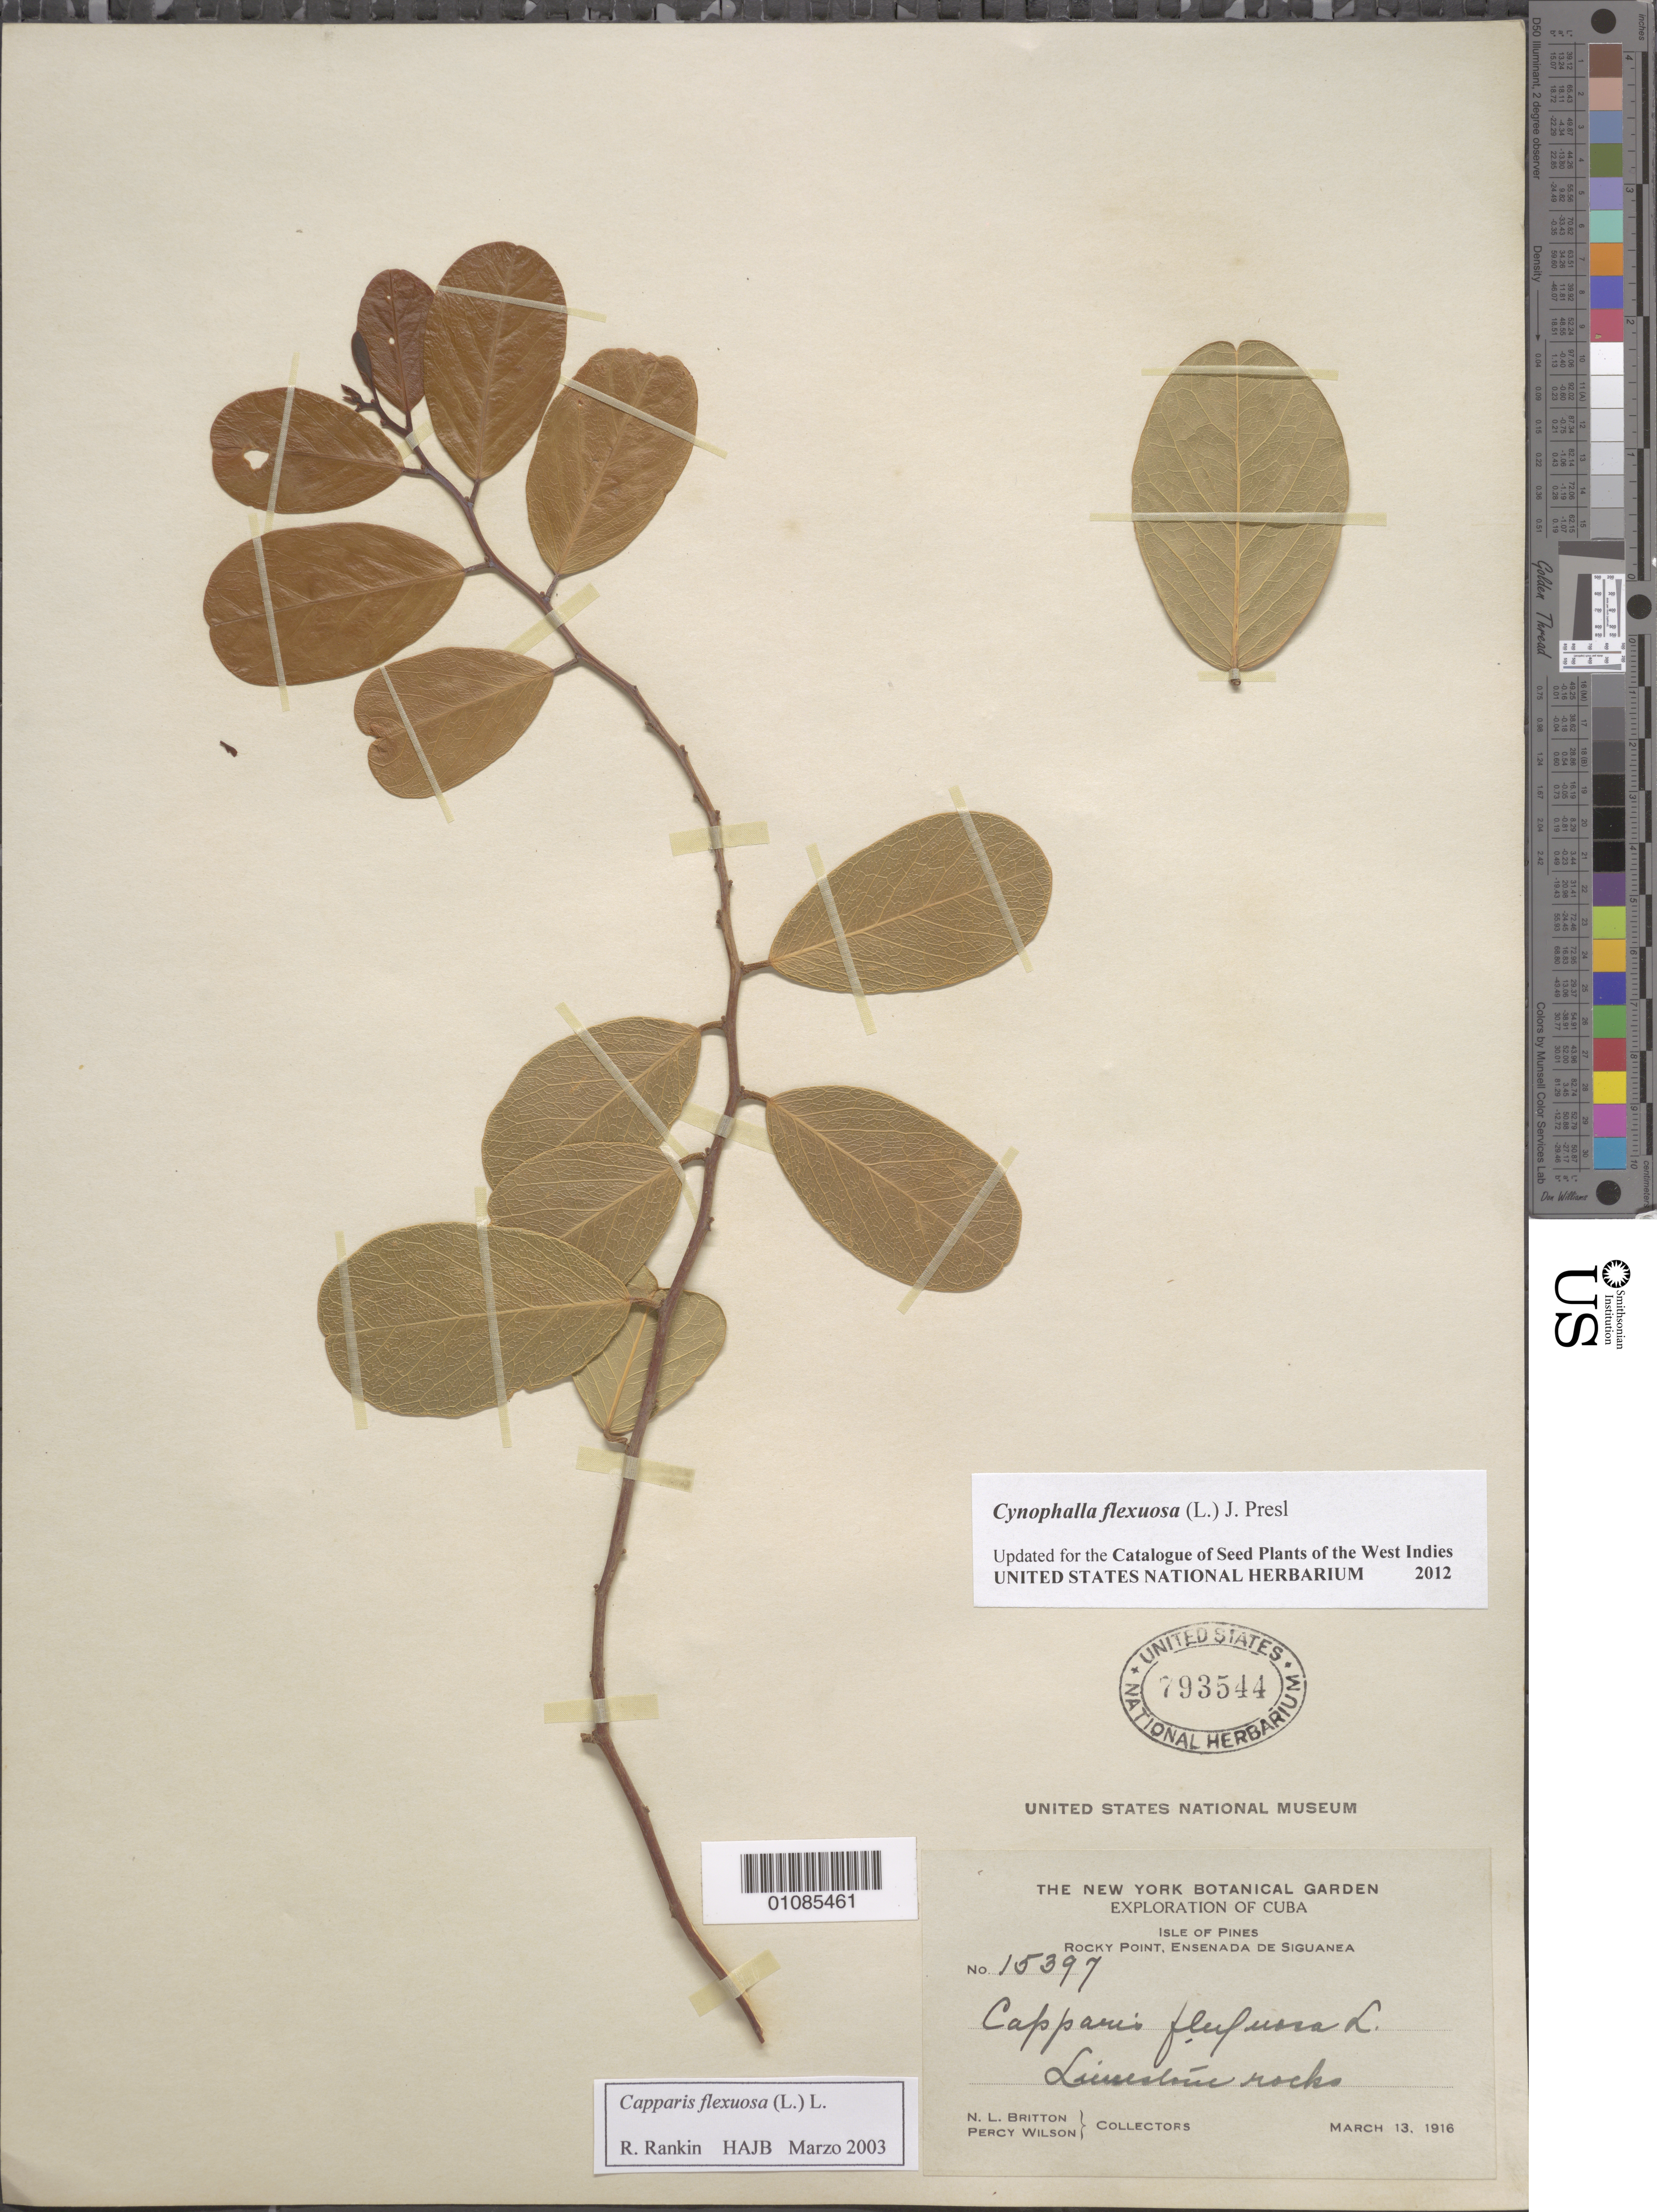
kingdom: Plantae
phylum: Tracheophyta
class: Magnoliopsida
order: Brassicales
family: Capparaceae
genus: Cynophalla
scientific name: Cynophalla flexuosa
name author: (L.) J. Presl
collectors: N. Britton & P. Wilson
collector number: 15397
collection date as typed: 13 Mar 1916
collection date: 1916-03-13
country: Cuba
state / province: Isla de La Juventud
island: Isla de la Juventud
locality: Rocky Point, Ensenada de Siguanea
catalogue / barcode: US 793544